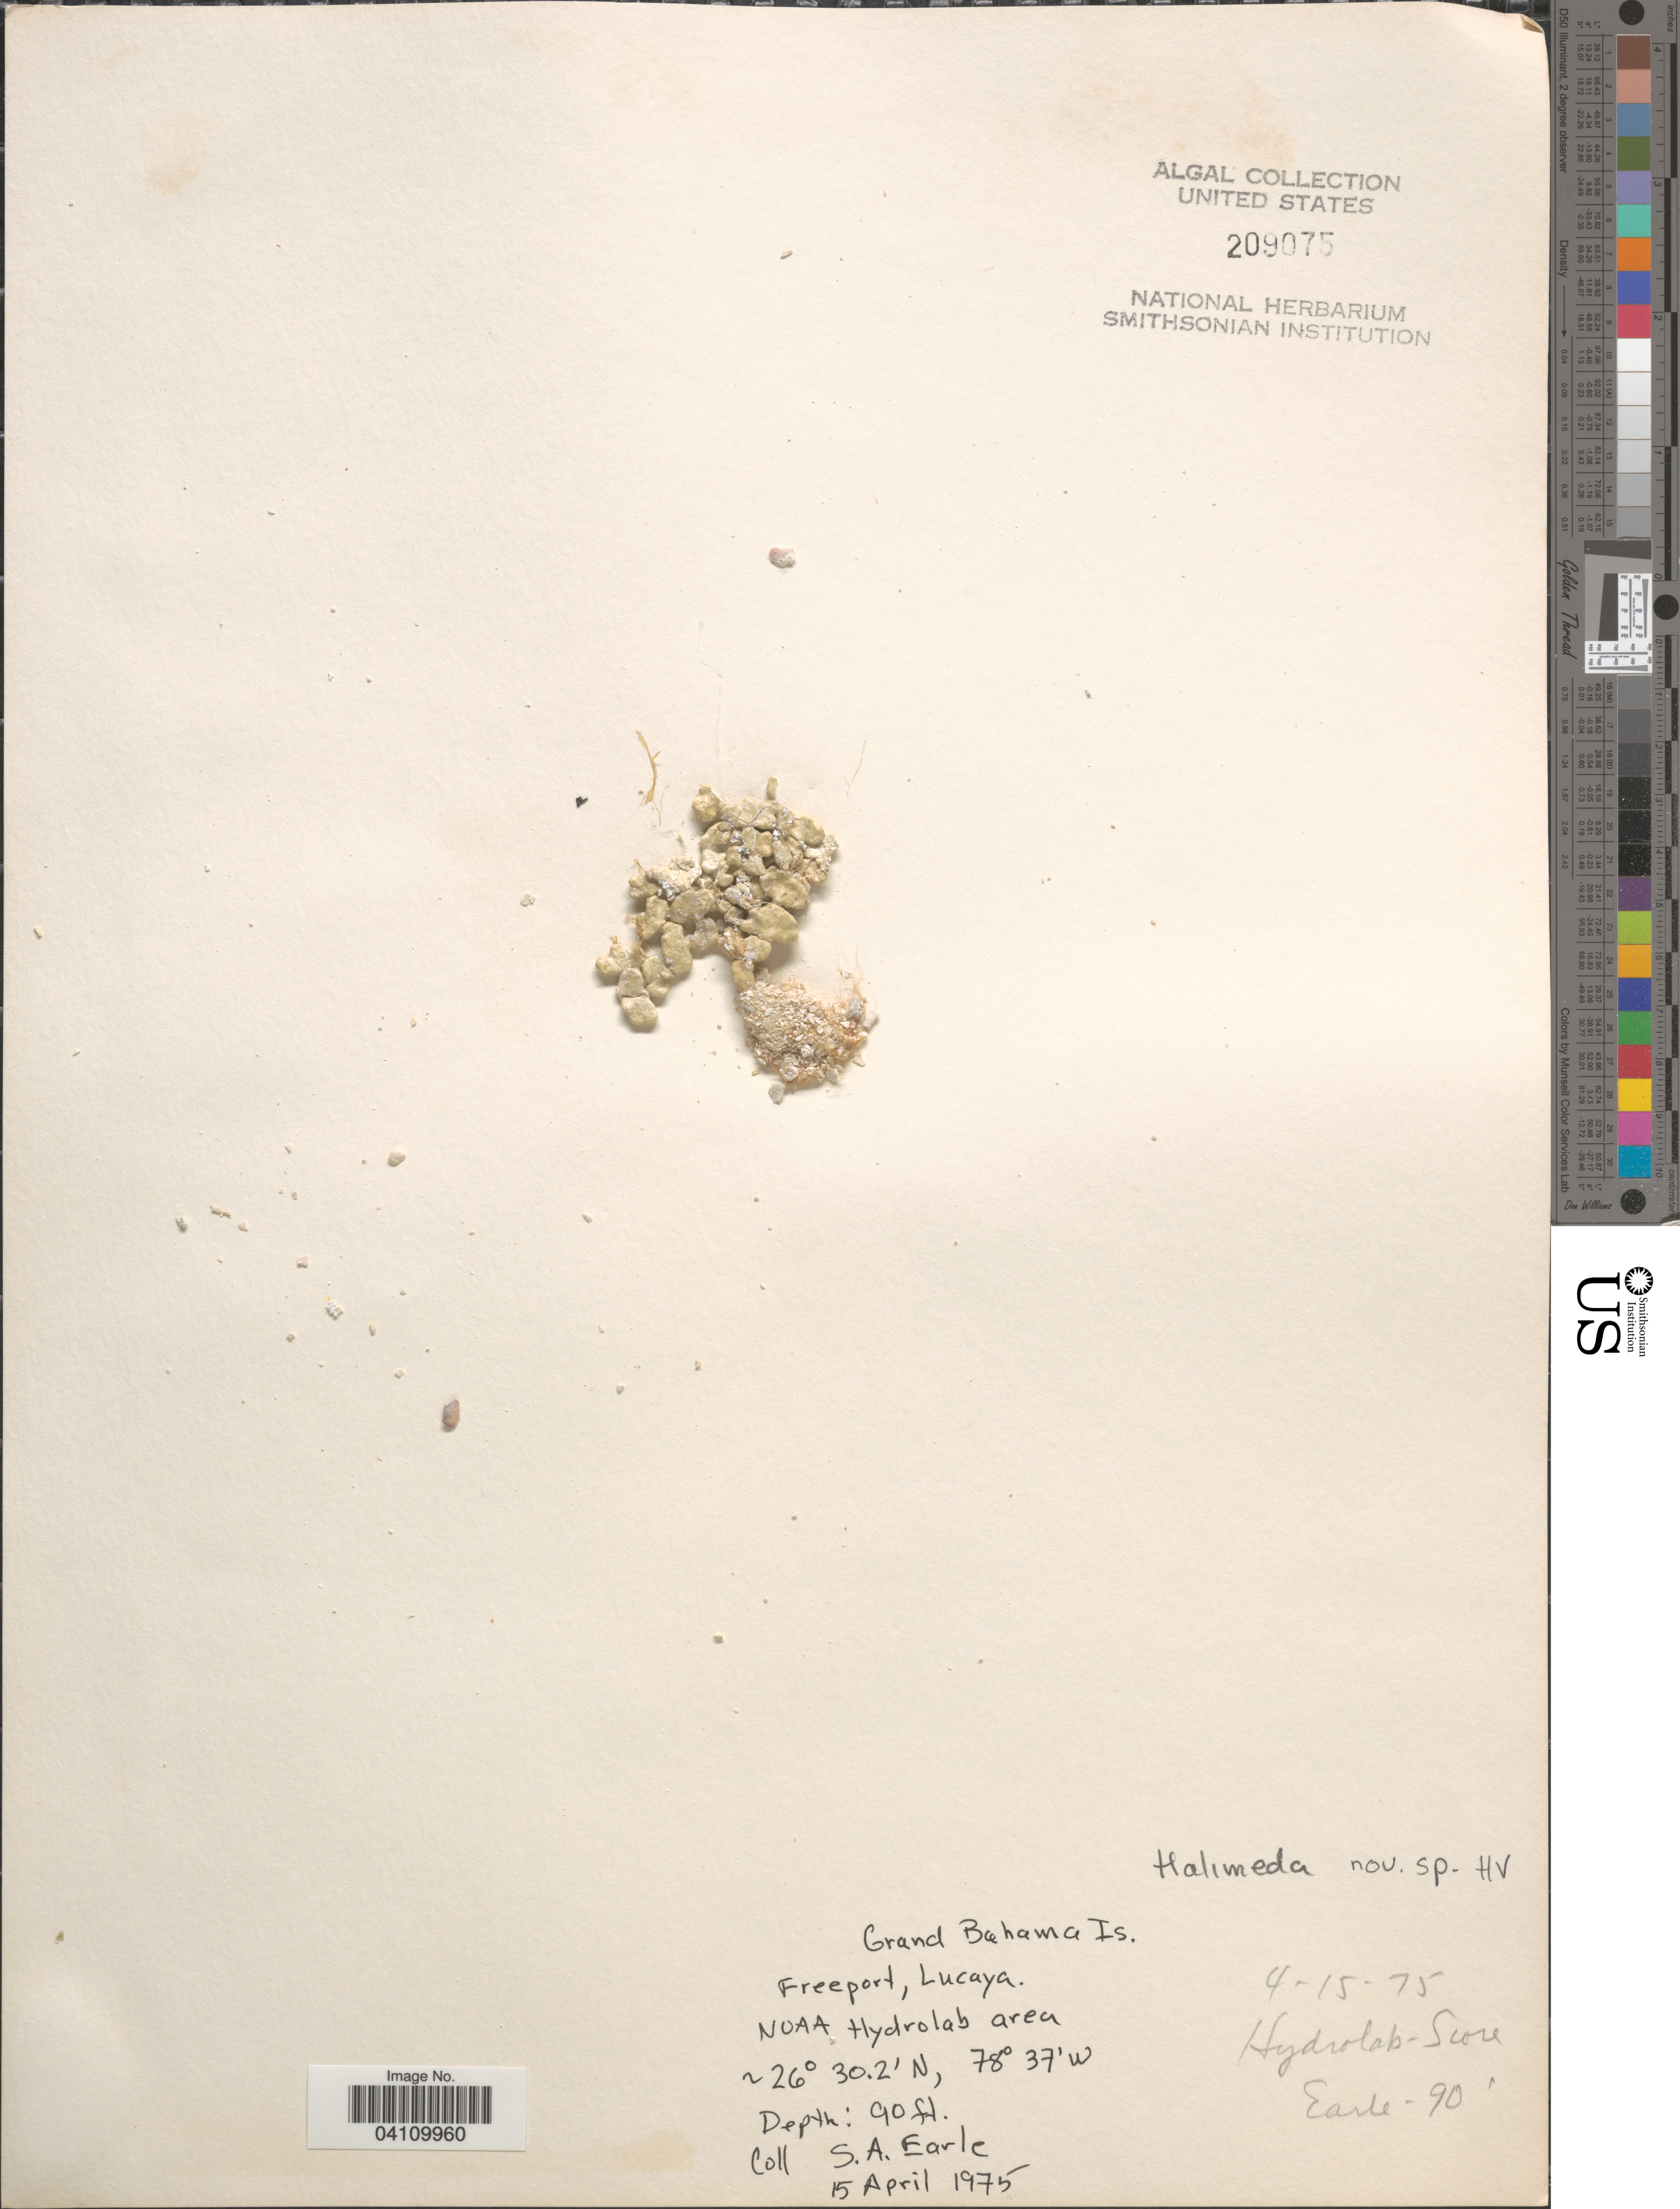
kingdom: Plantae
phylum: Chlorophyta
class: Ulvophyceae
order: Bryopsidales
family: Halimedaceae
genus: Halimeda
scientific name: Halimeda sp.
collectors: S. A. Earle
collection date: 1975-04-15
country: Bahamas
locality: Grand Bahama Is. Freeport, Lucaya. NOAA Hydrolab area.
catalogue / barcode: US 209075